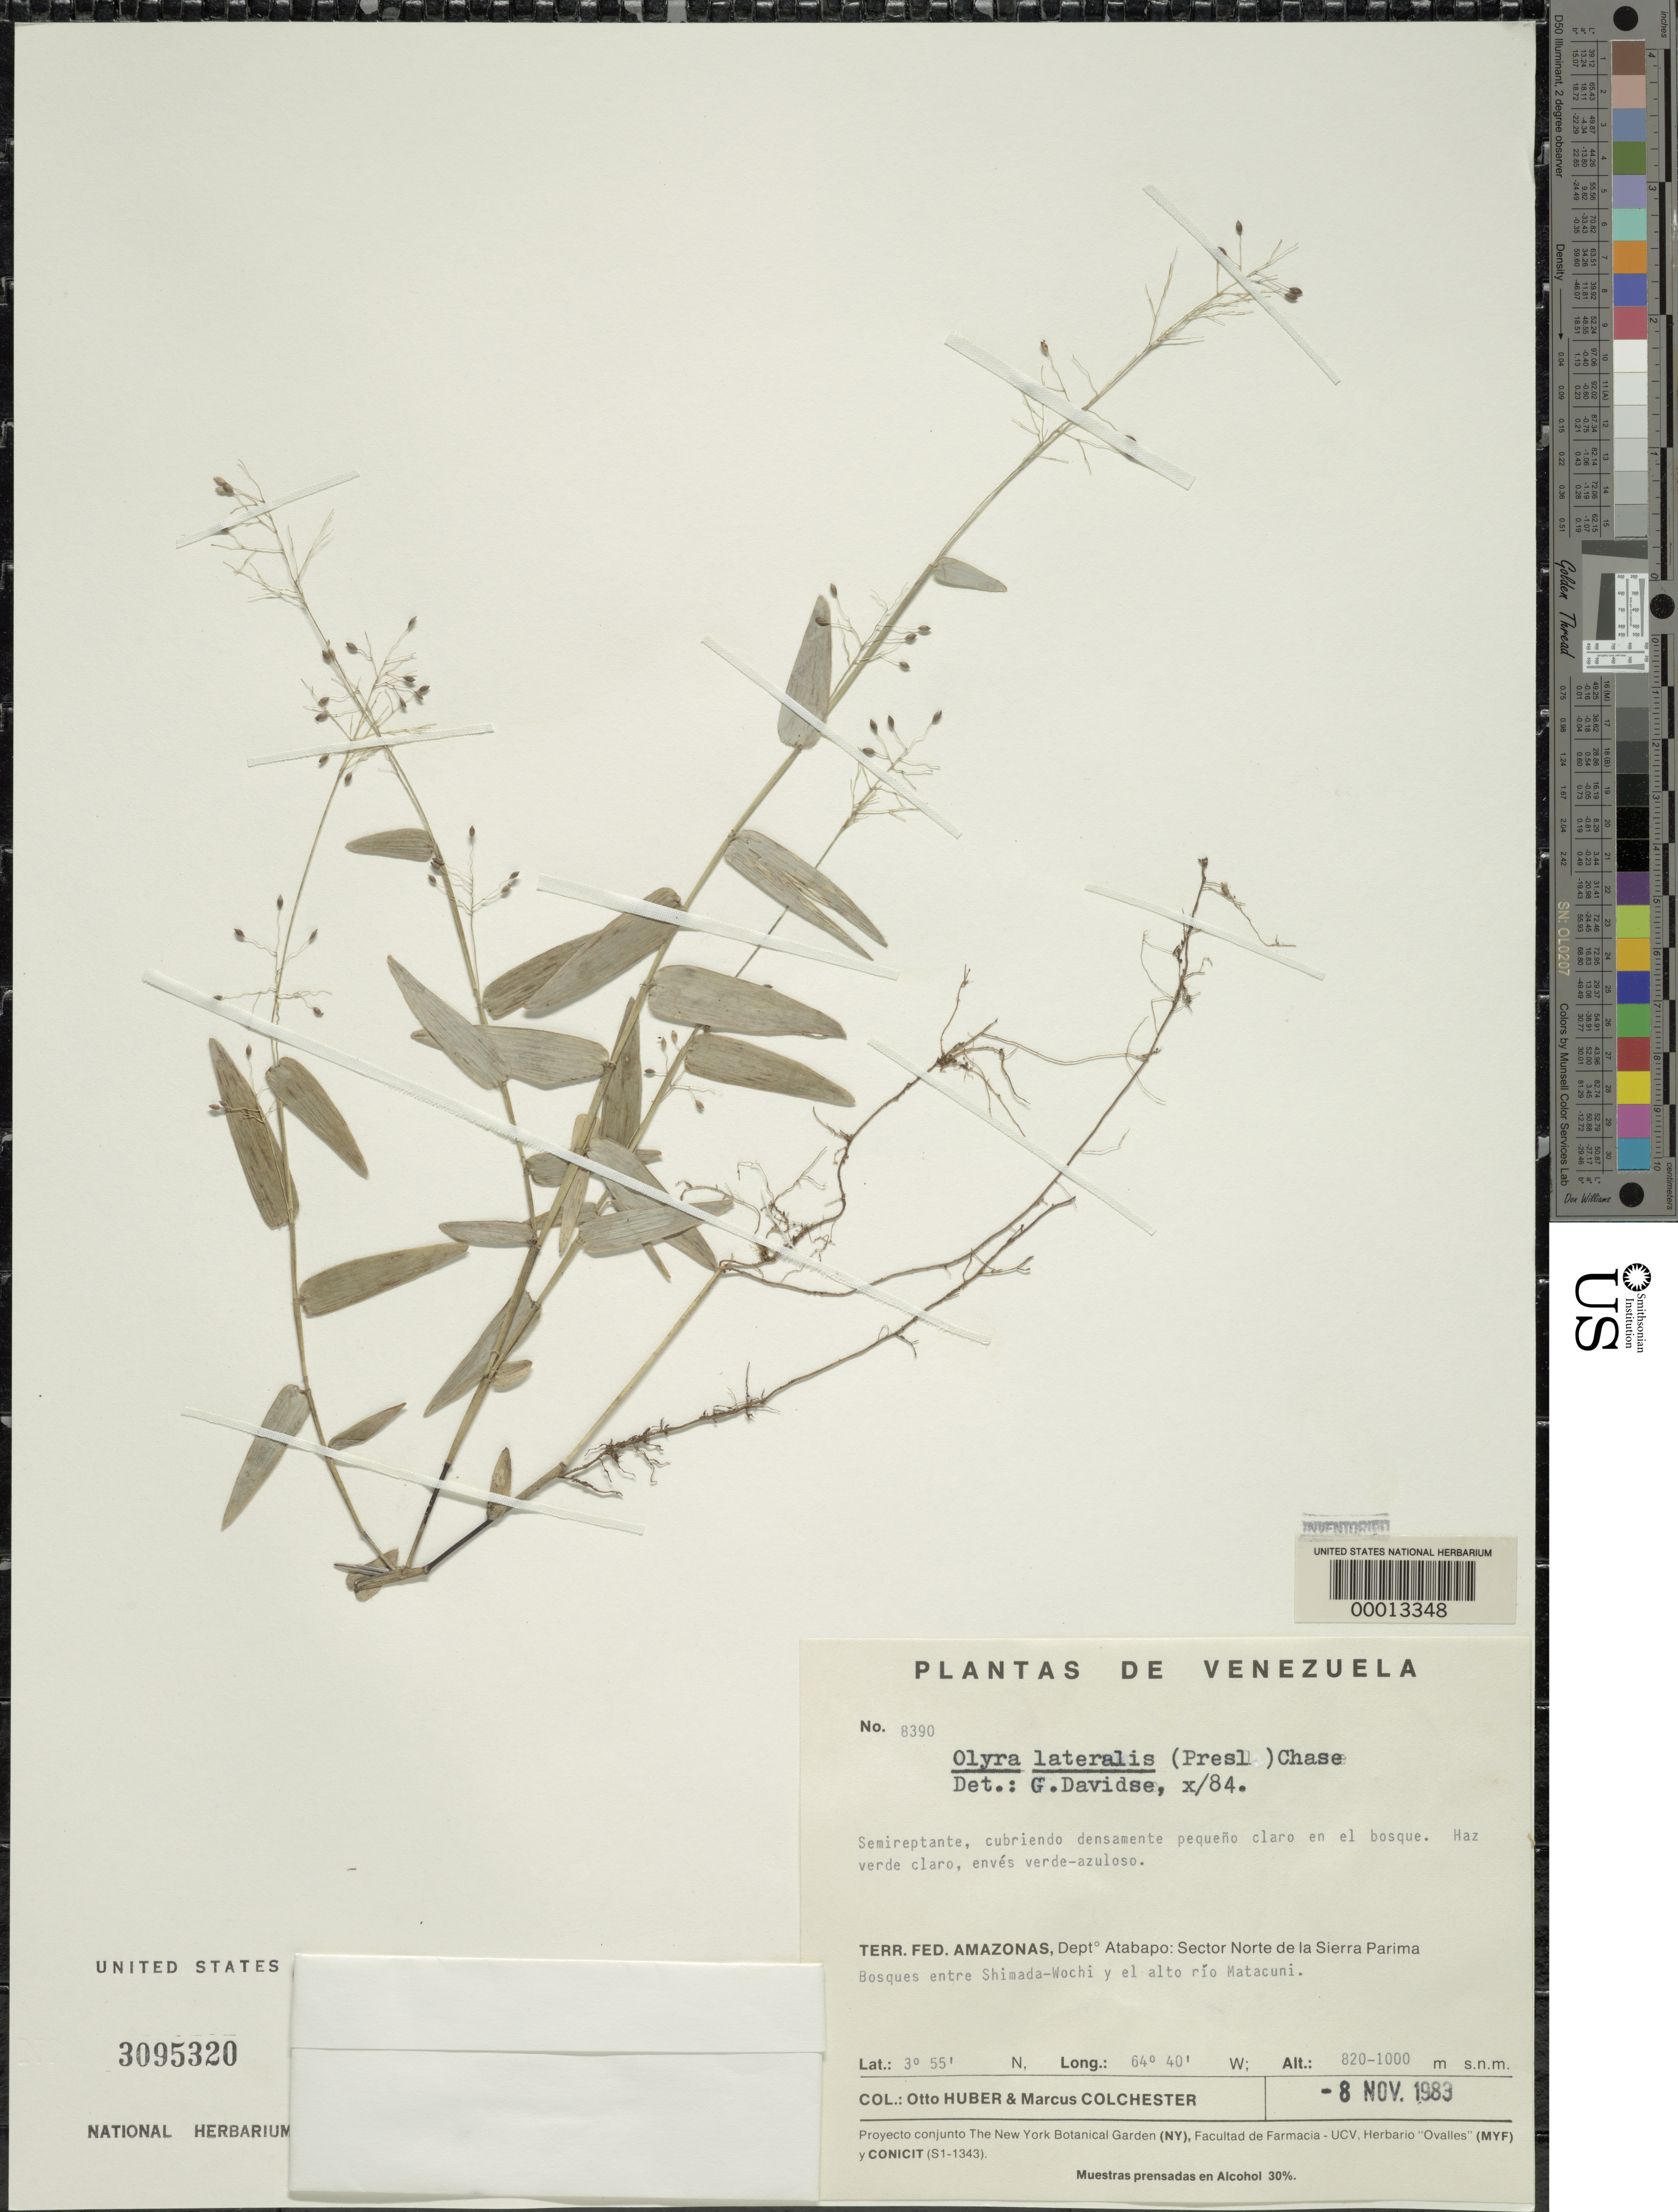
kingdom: Plantae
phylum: Tracheophyta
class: Liliopsida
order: Poales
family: Poaceae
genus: Olyra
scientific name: Olyra lateralis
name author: (J. Presl ex Nees) Chase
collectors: O. Huber & M. Colchester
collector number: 8390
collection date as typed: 08 Nov 1983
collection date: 1983-11-08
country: Venezuela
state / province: Amazonas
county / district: Atabapo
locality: Norte de la Sierra Parima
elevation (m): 820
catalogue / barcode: US 3095320